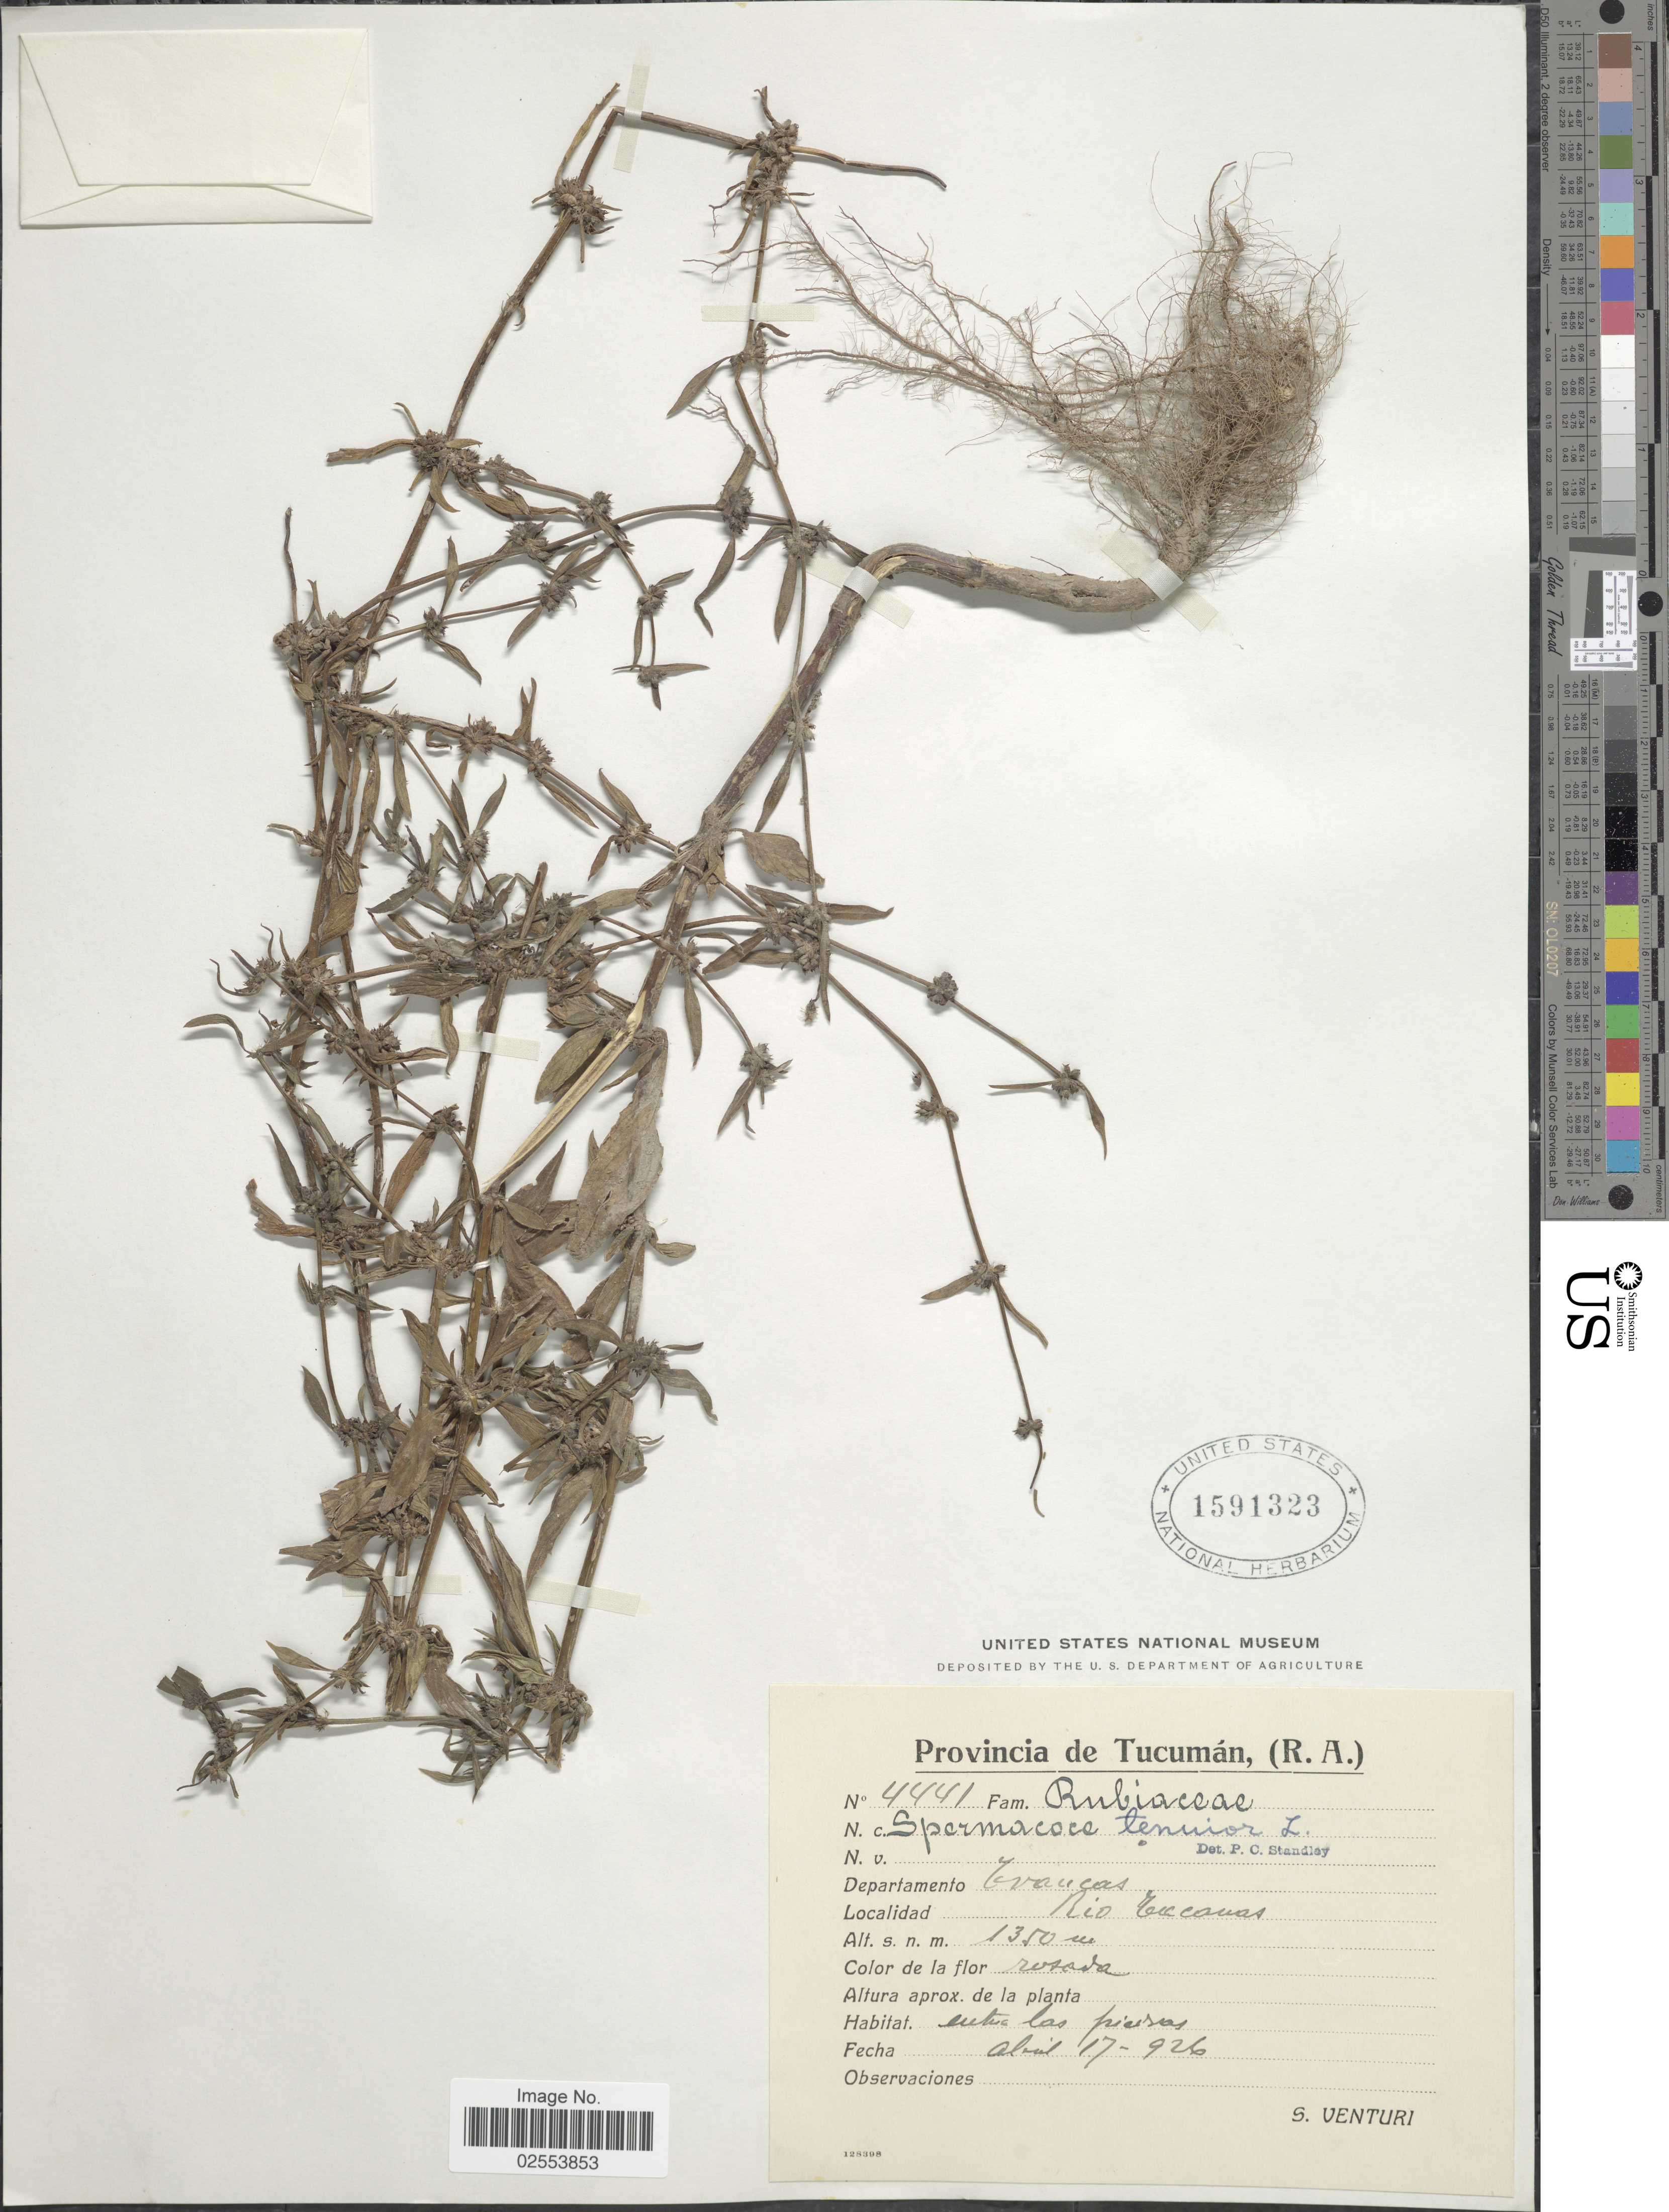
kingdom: Plantae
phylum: Tracheophyta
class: Magnoliopsida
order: Gentianales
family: Rubiaceae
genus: Spermacoce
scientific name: Spermacoce confusa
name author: Rendle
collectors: S. Venturi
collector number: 4441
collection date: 1926-04-17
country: Argentina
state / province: Tucuman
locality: (R.A.), Departamento Trancas, Rio Tacanas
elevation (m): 1350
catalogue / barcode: US 1591323